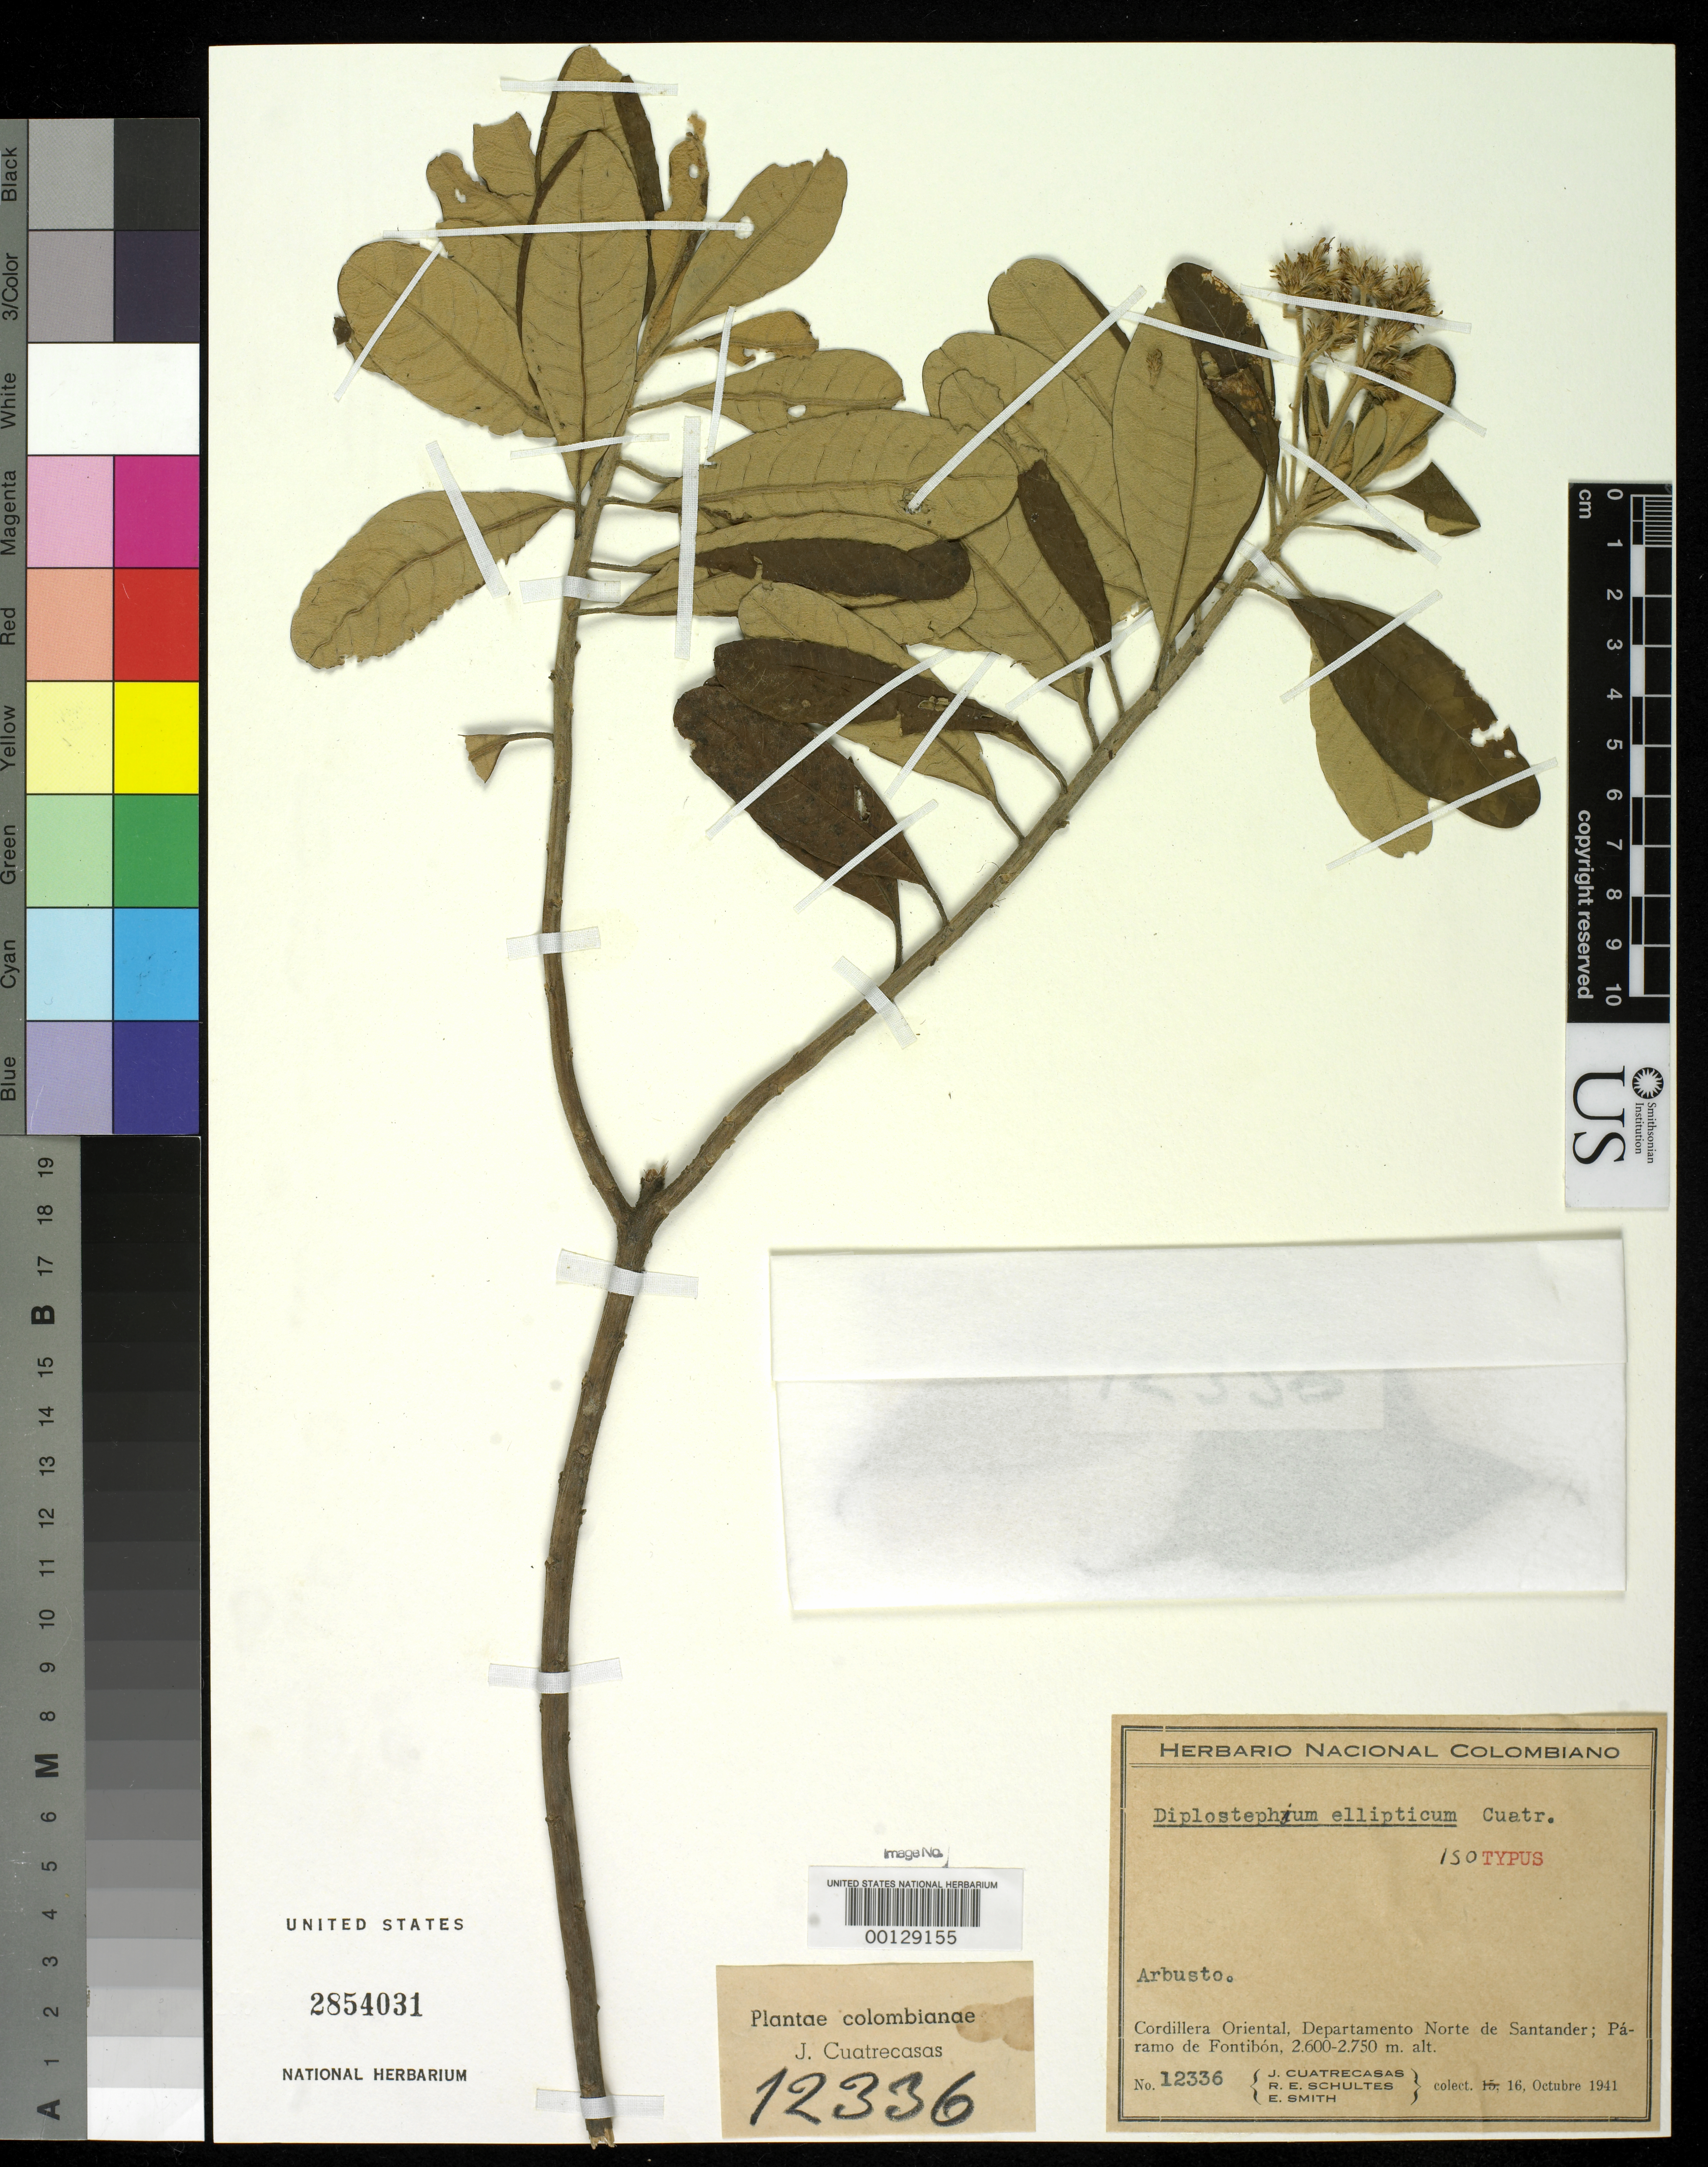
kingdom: Plantae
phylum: Tracheophyta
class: Magnoliopsida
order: Asterales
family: Asteraceae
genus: Diplostephium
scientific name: Diplostephium ellipticum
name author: Cuatrec.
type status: Isotype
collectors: J. Cuatrecasas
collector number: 12336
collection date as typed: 16 Oct 1941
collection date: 1941-10-16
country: Colombia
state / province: Norte de Santander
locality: Páramo de Fontibon.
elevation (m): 2600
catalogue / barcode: US 2854031